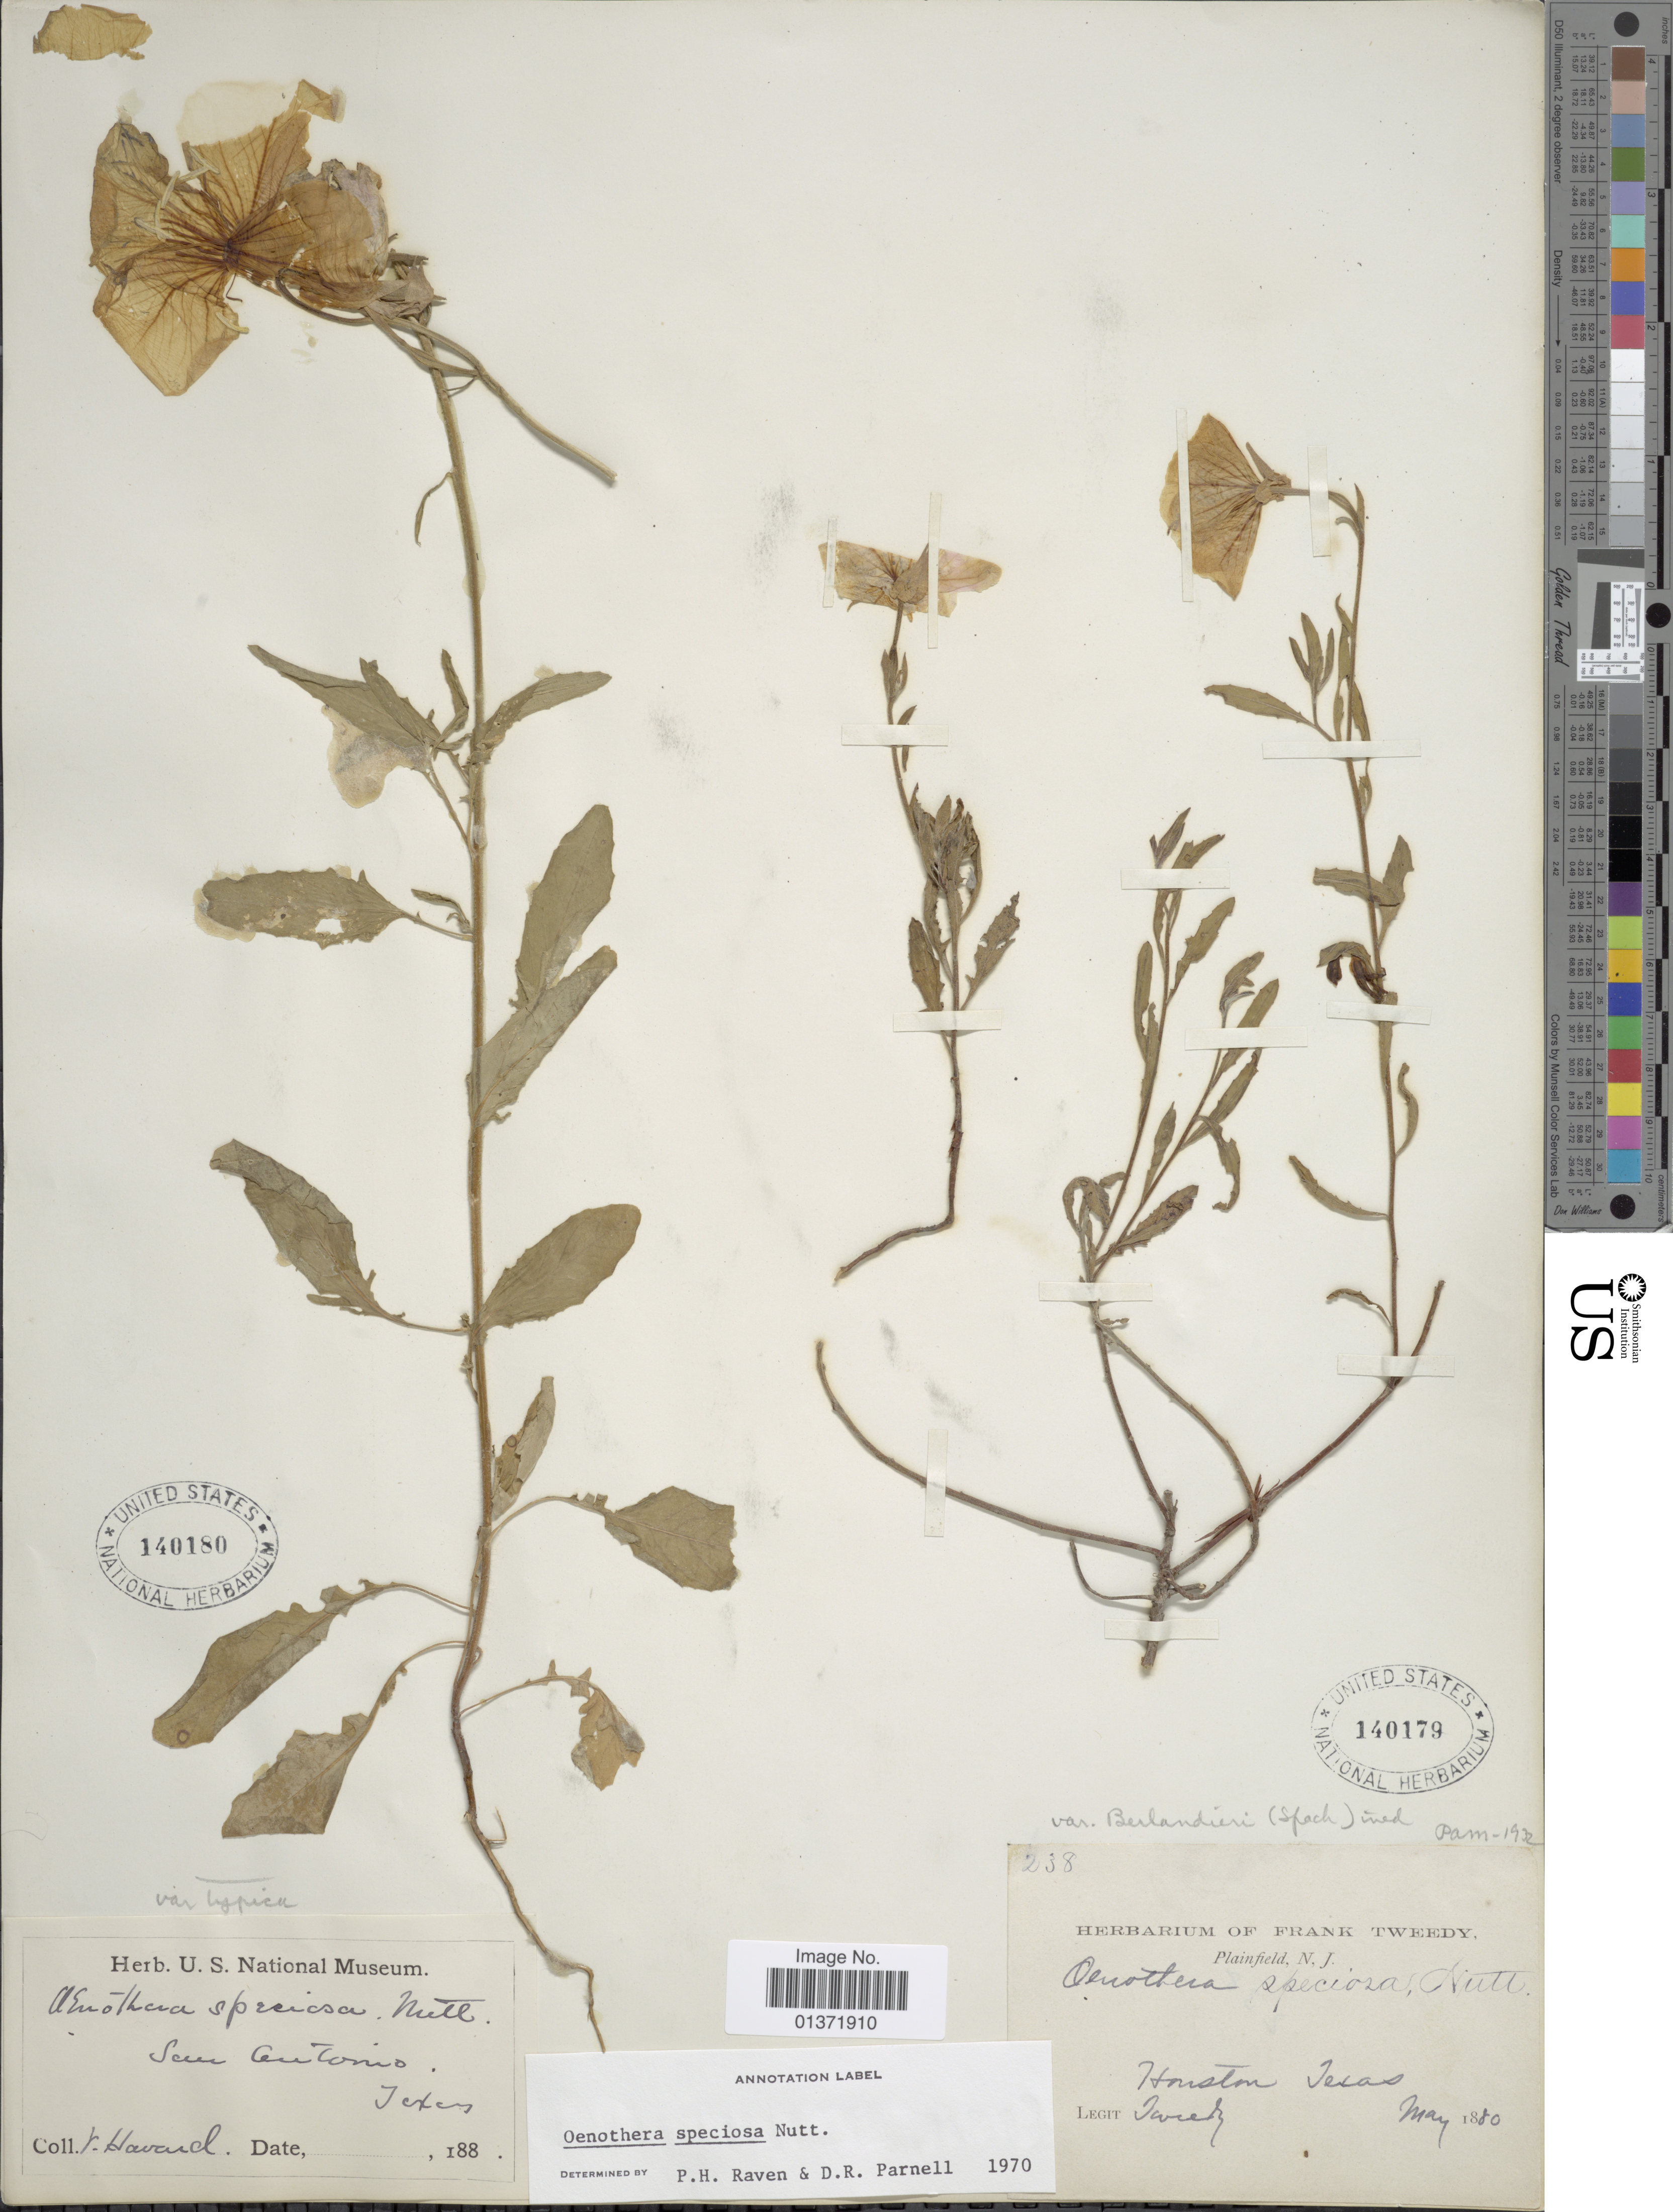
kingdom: Plantae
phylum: Tracheophyta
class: Magnoliopsida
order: Myrtales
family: Onagraceae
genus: Oenothera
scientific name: Oenothera speciosa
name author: Nutt.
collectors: -- Tweedie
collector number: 238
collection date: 1880-05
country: United States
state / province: Texas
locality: Houston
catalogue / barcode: US 140179-2